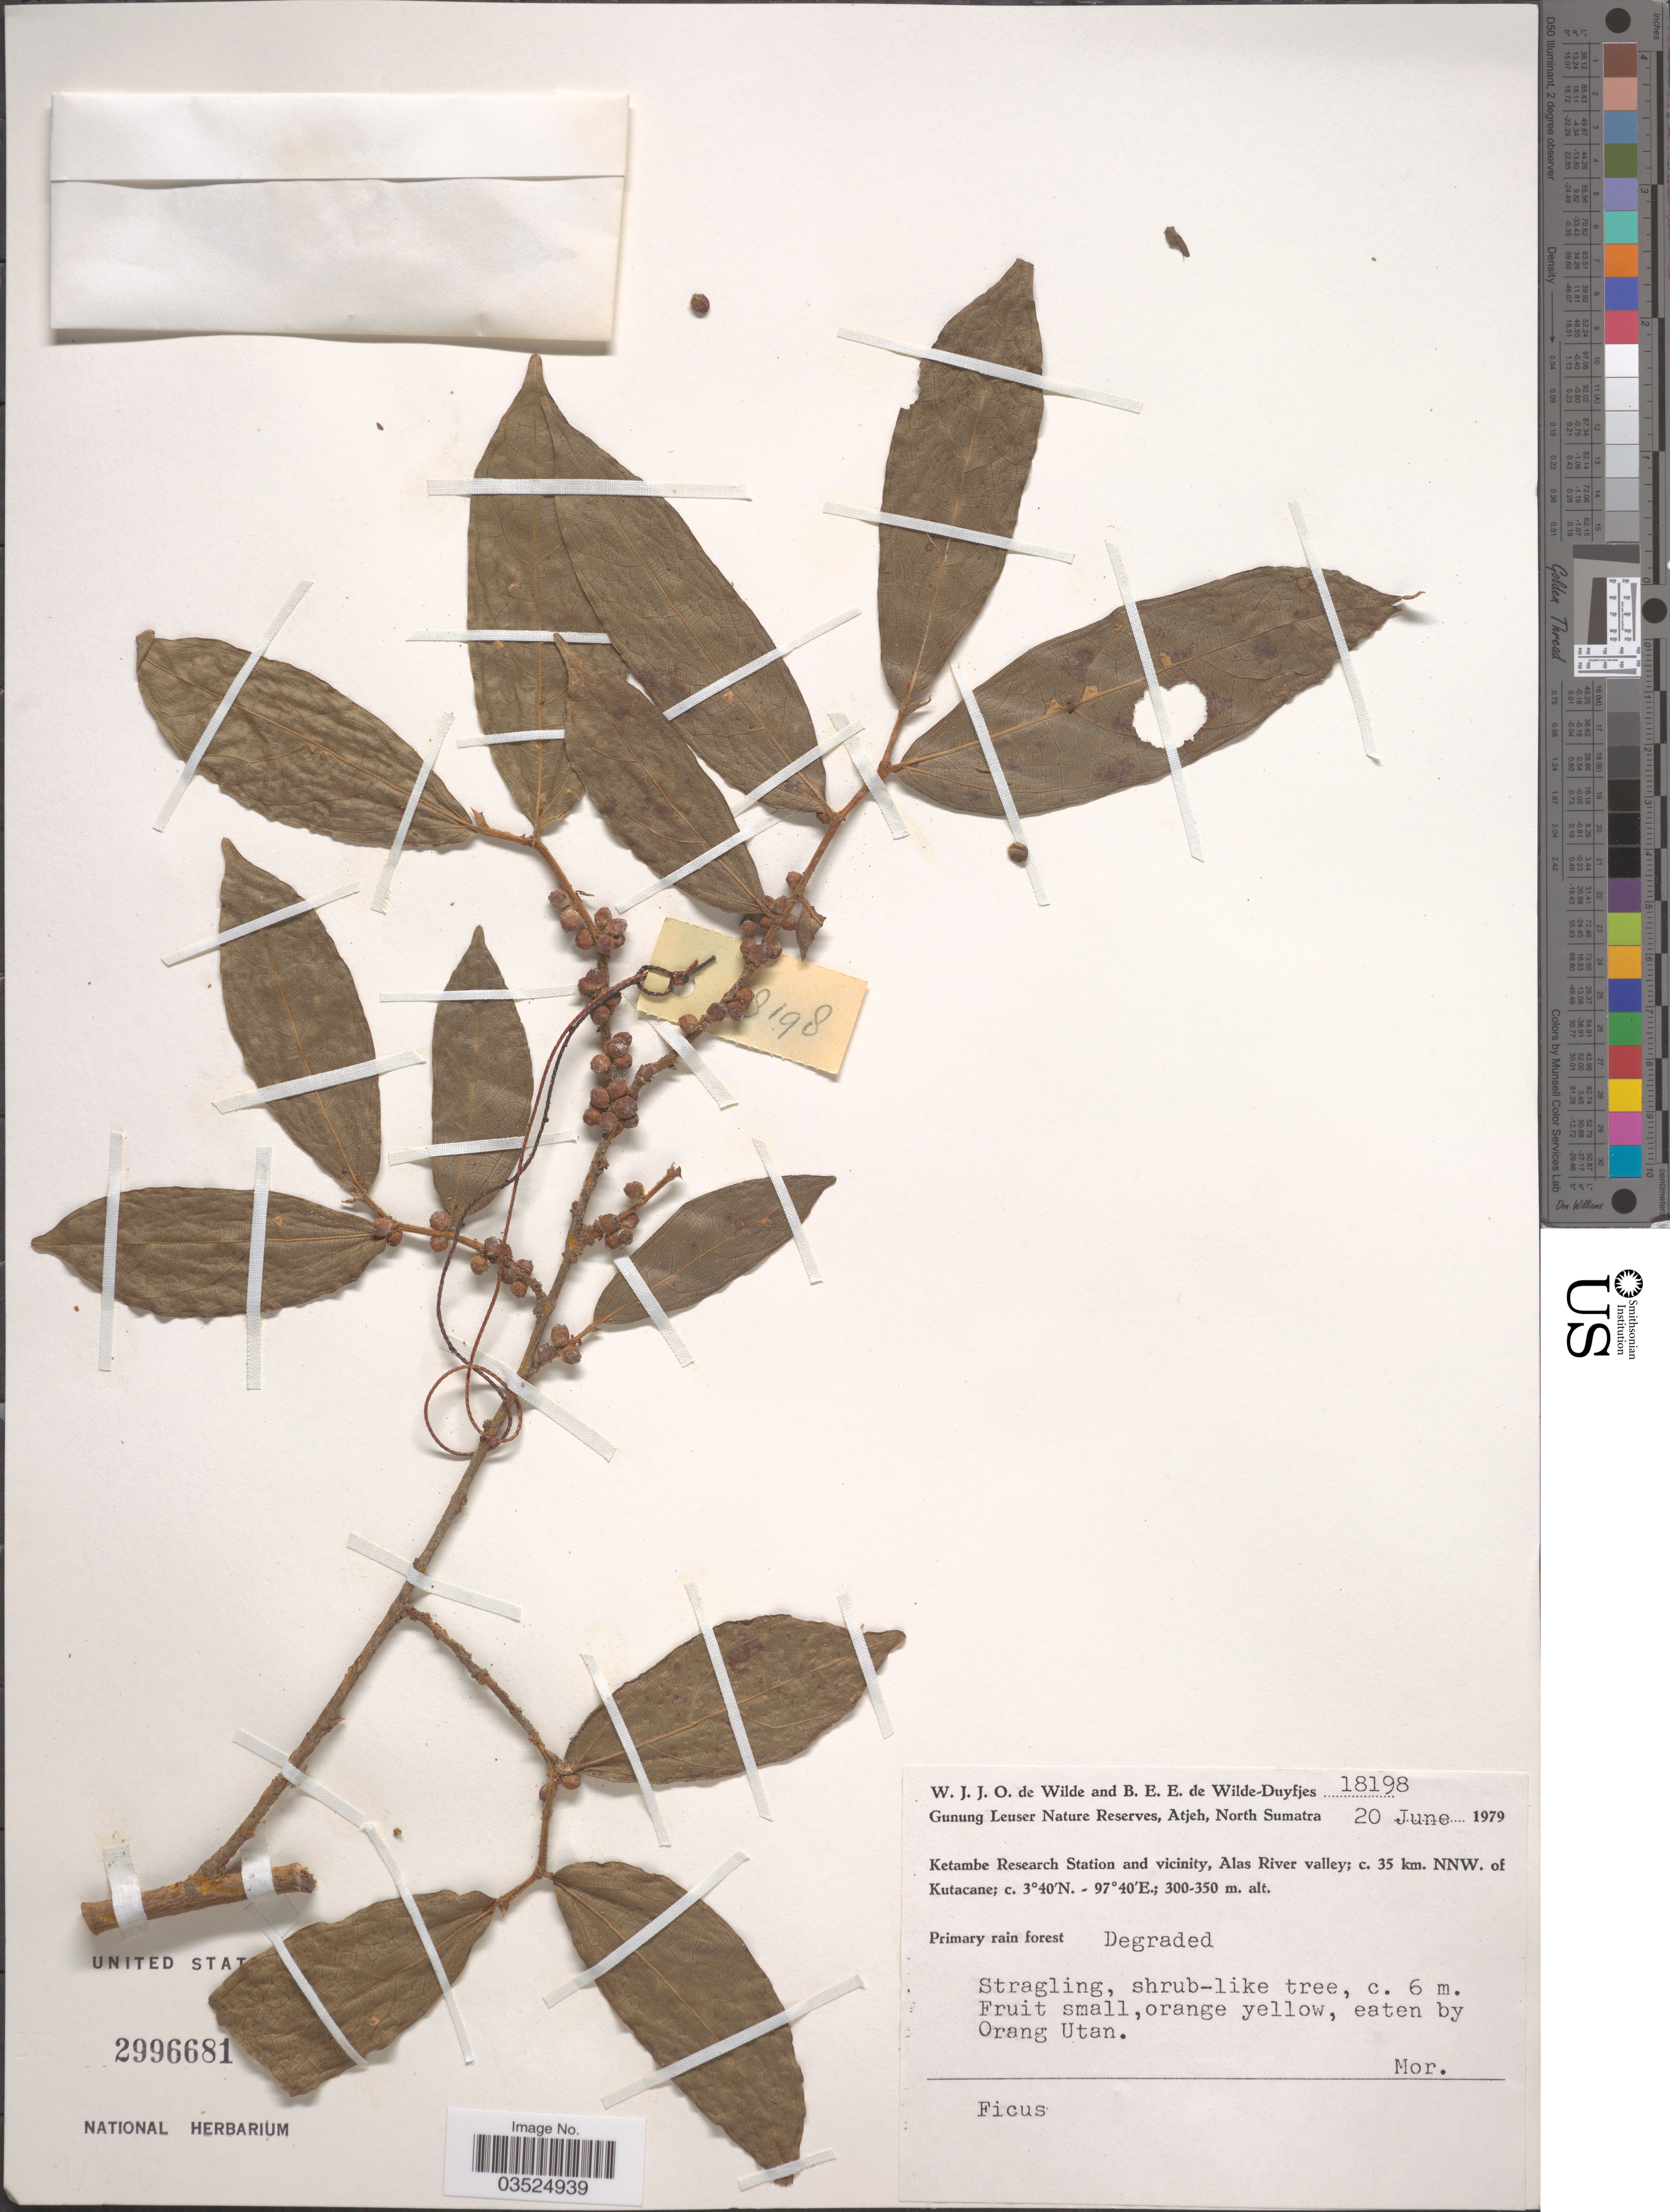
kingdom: Plantae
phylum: Tracheophyta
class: Magnoliopsida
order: Rosales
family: Moraceae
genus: Ficus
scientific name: Ficus sp.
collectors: W. J. de Wilde & B. E. de Wilde-Duyfjes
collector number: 18198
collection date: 1979-06-20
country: Indonesia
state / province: Sumatra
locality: Gunung Leuser Nature Reserve, Atjeh, North Sumatra. Ketambe Research Station and vicinity, Alas River valley; c. 35 km. NNW. of Kutacane.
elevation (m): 300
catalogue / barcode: US 2996681